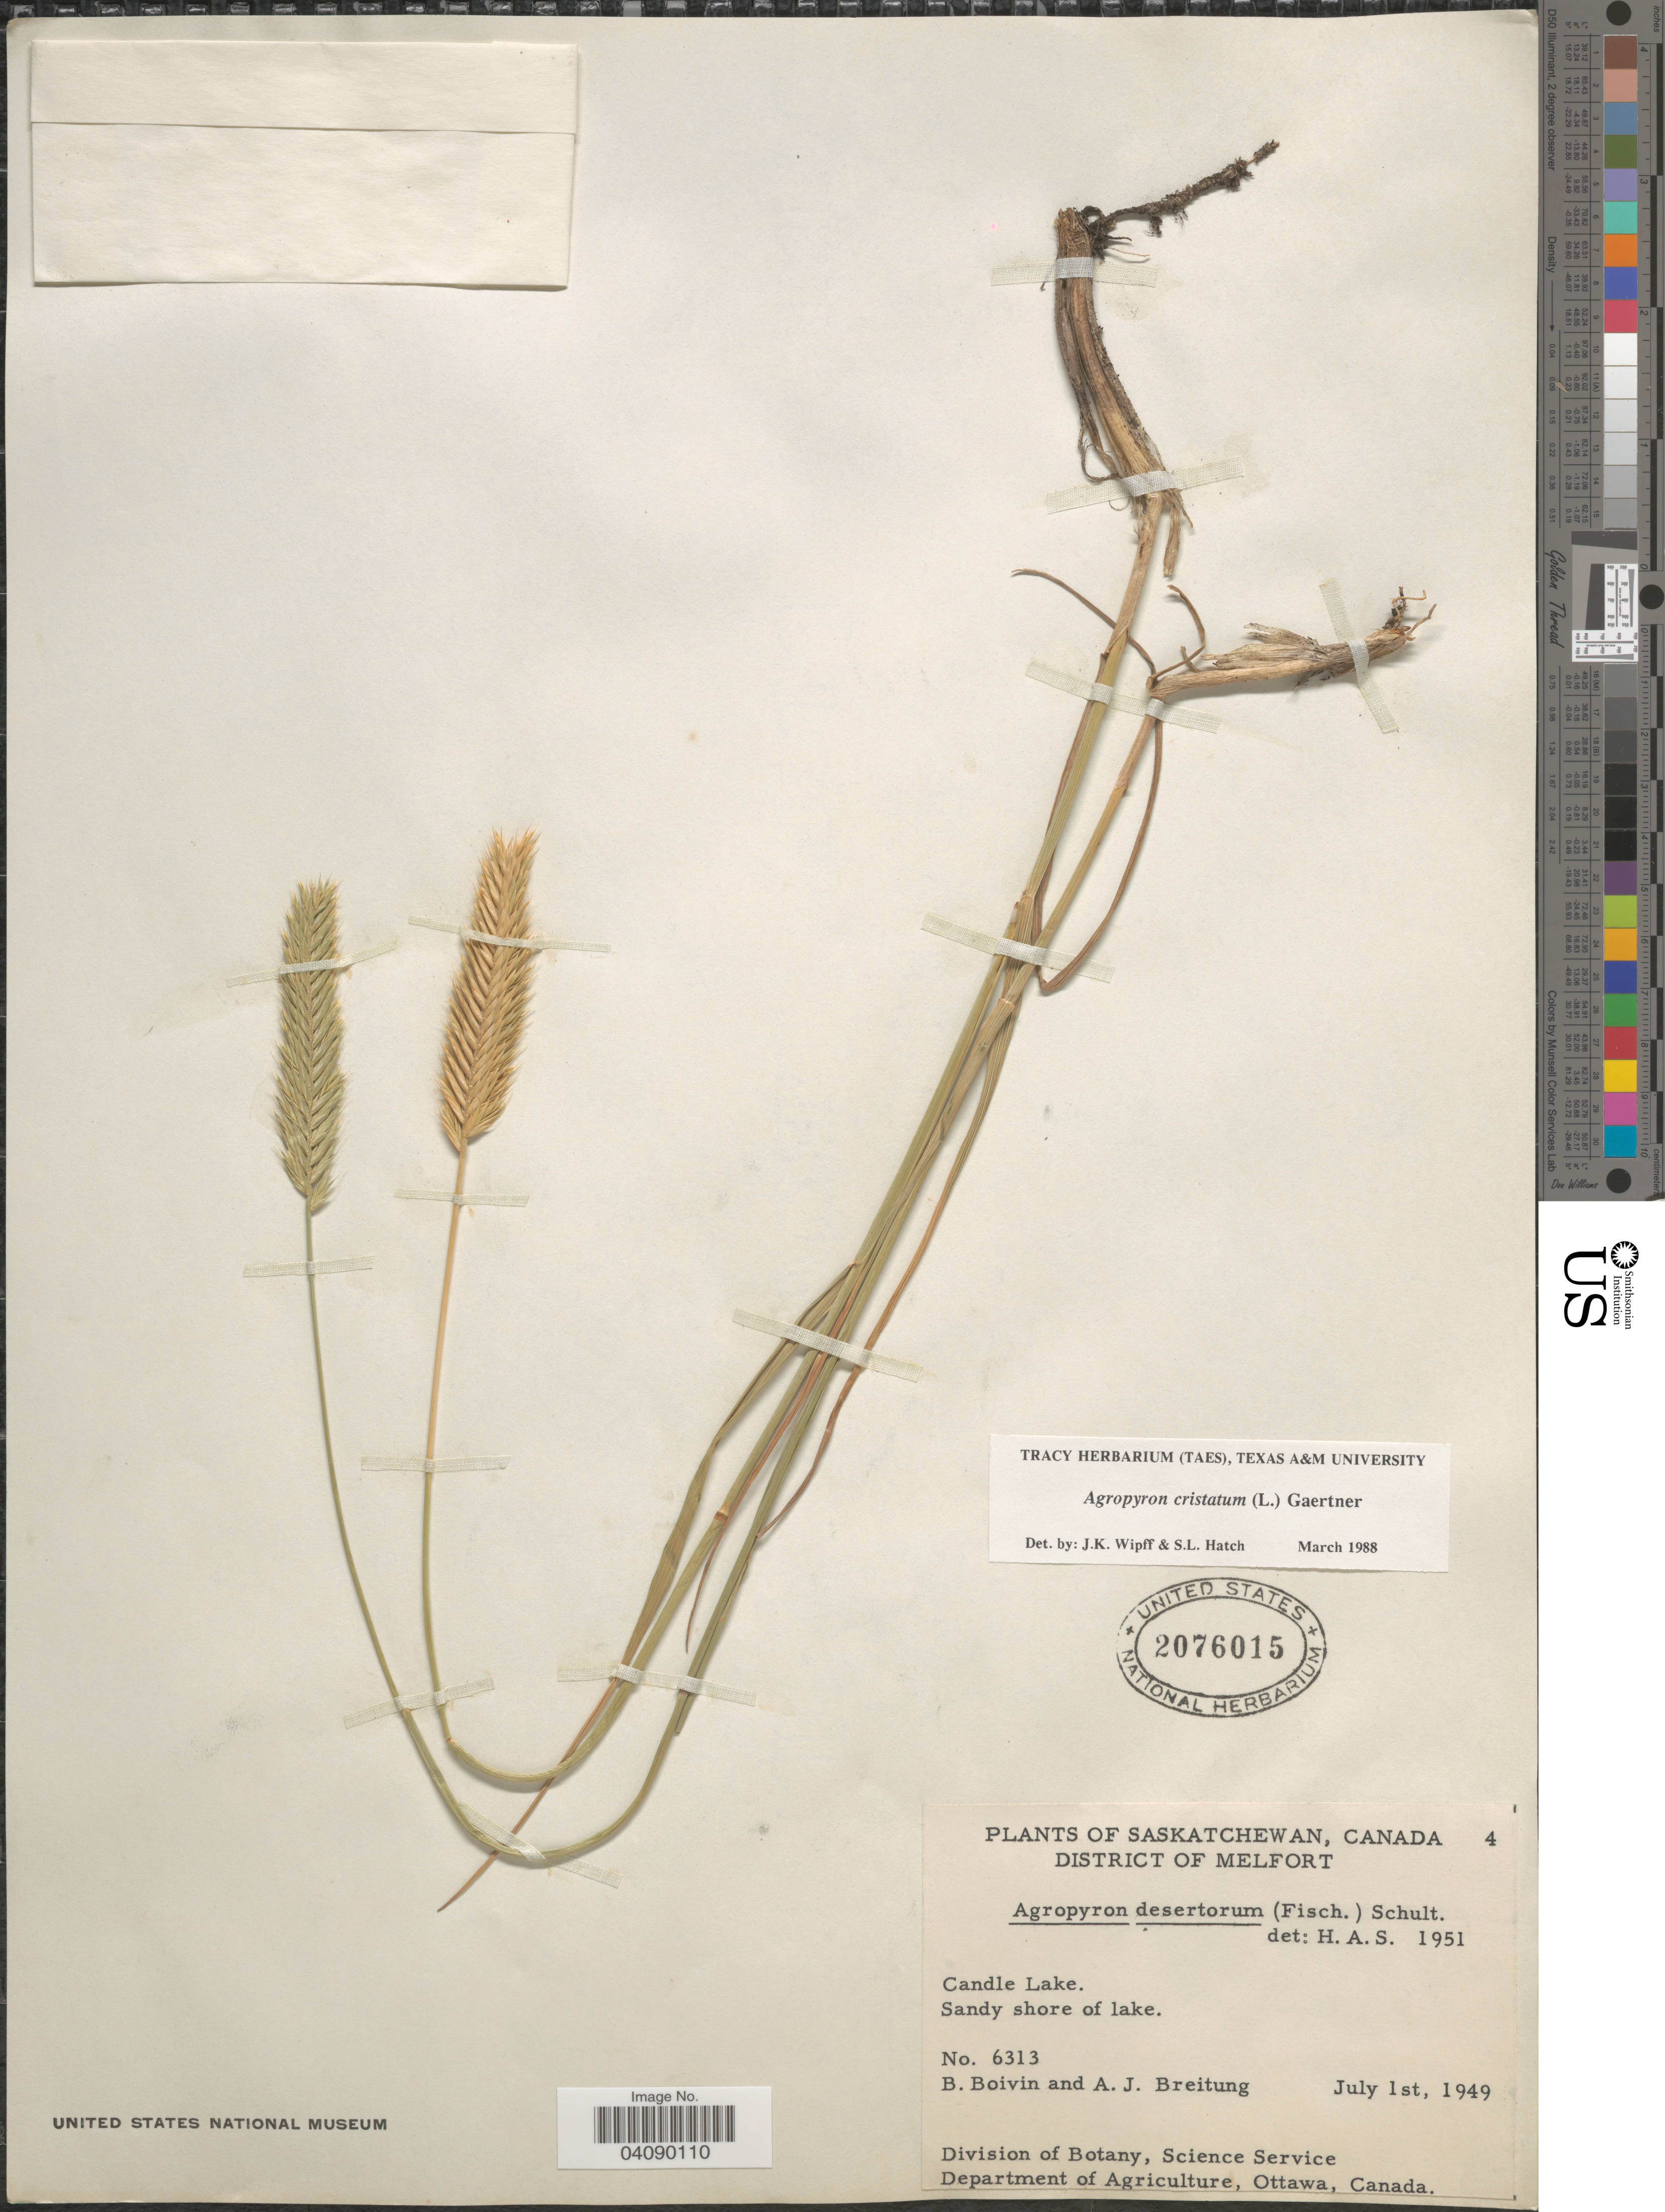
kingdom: Plantae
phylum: Tracheophyta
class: Liliopsida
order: Poales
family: Poaceae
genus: Agropyron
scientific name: Agropyron cristatum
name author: (L.) Gaertn.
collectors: J. R. B. Boivin & A. Breitung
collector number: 6313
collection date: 1949-07-01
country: Canada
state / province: Saskatchewan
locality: District of Melfort. Candle Lake. Sandy shore of lake.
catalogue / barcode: US 2076015